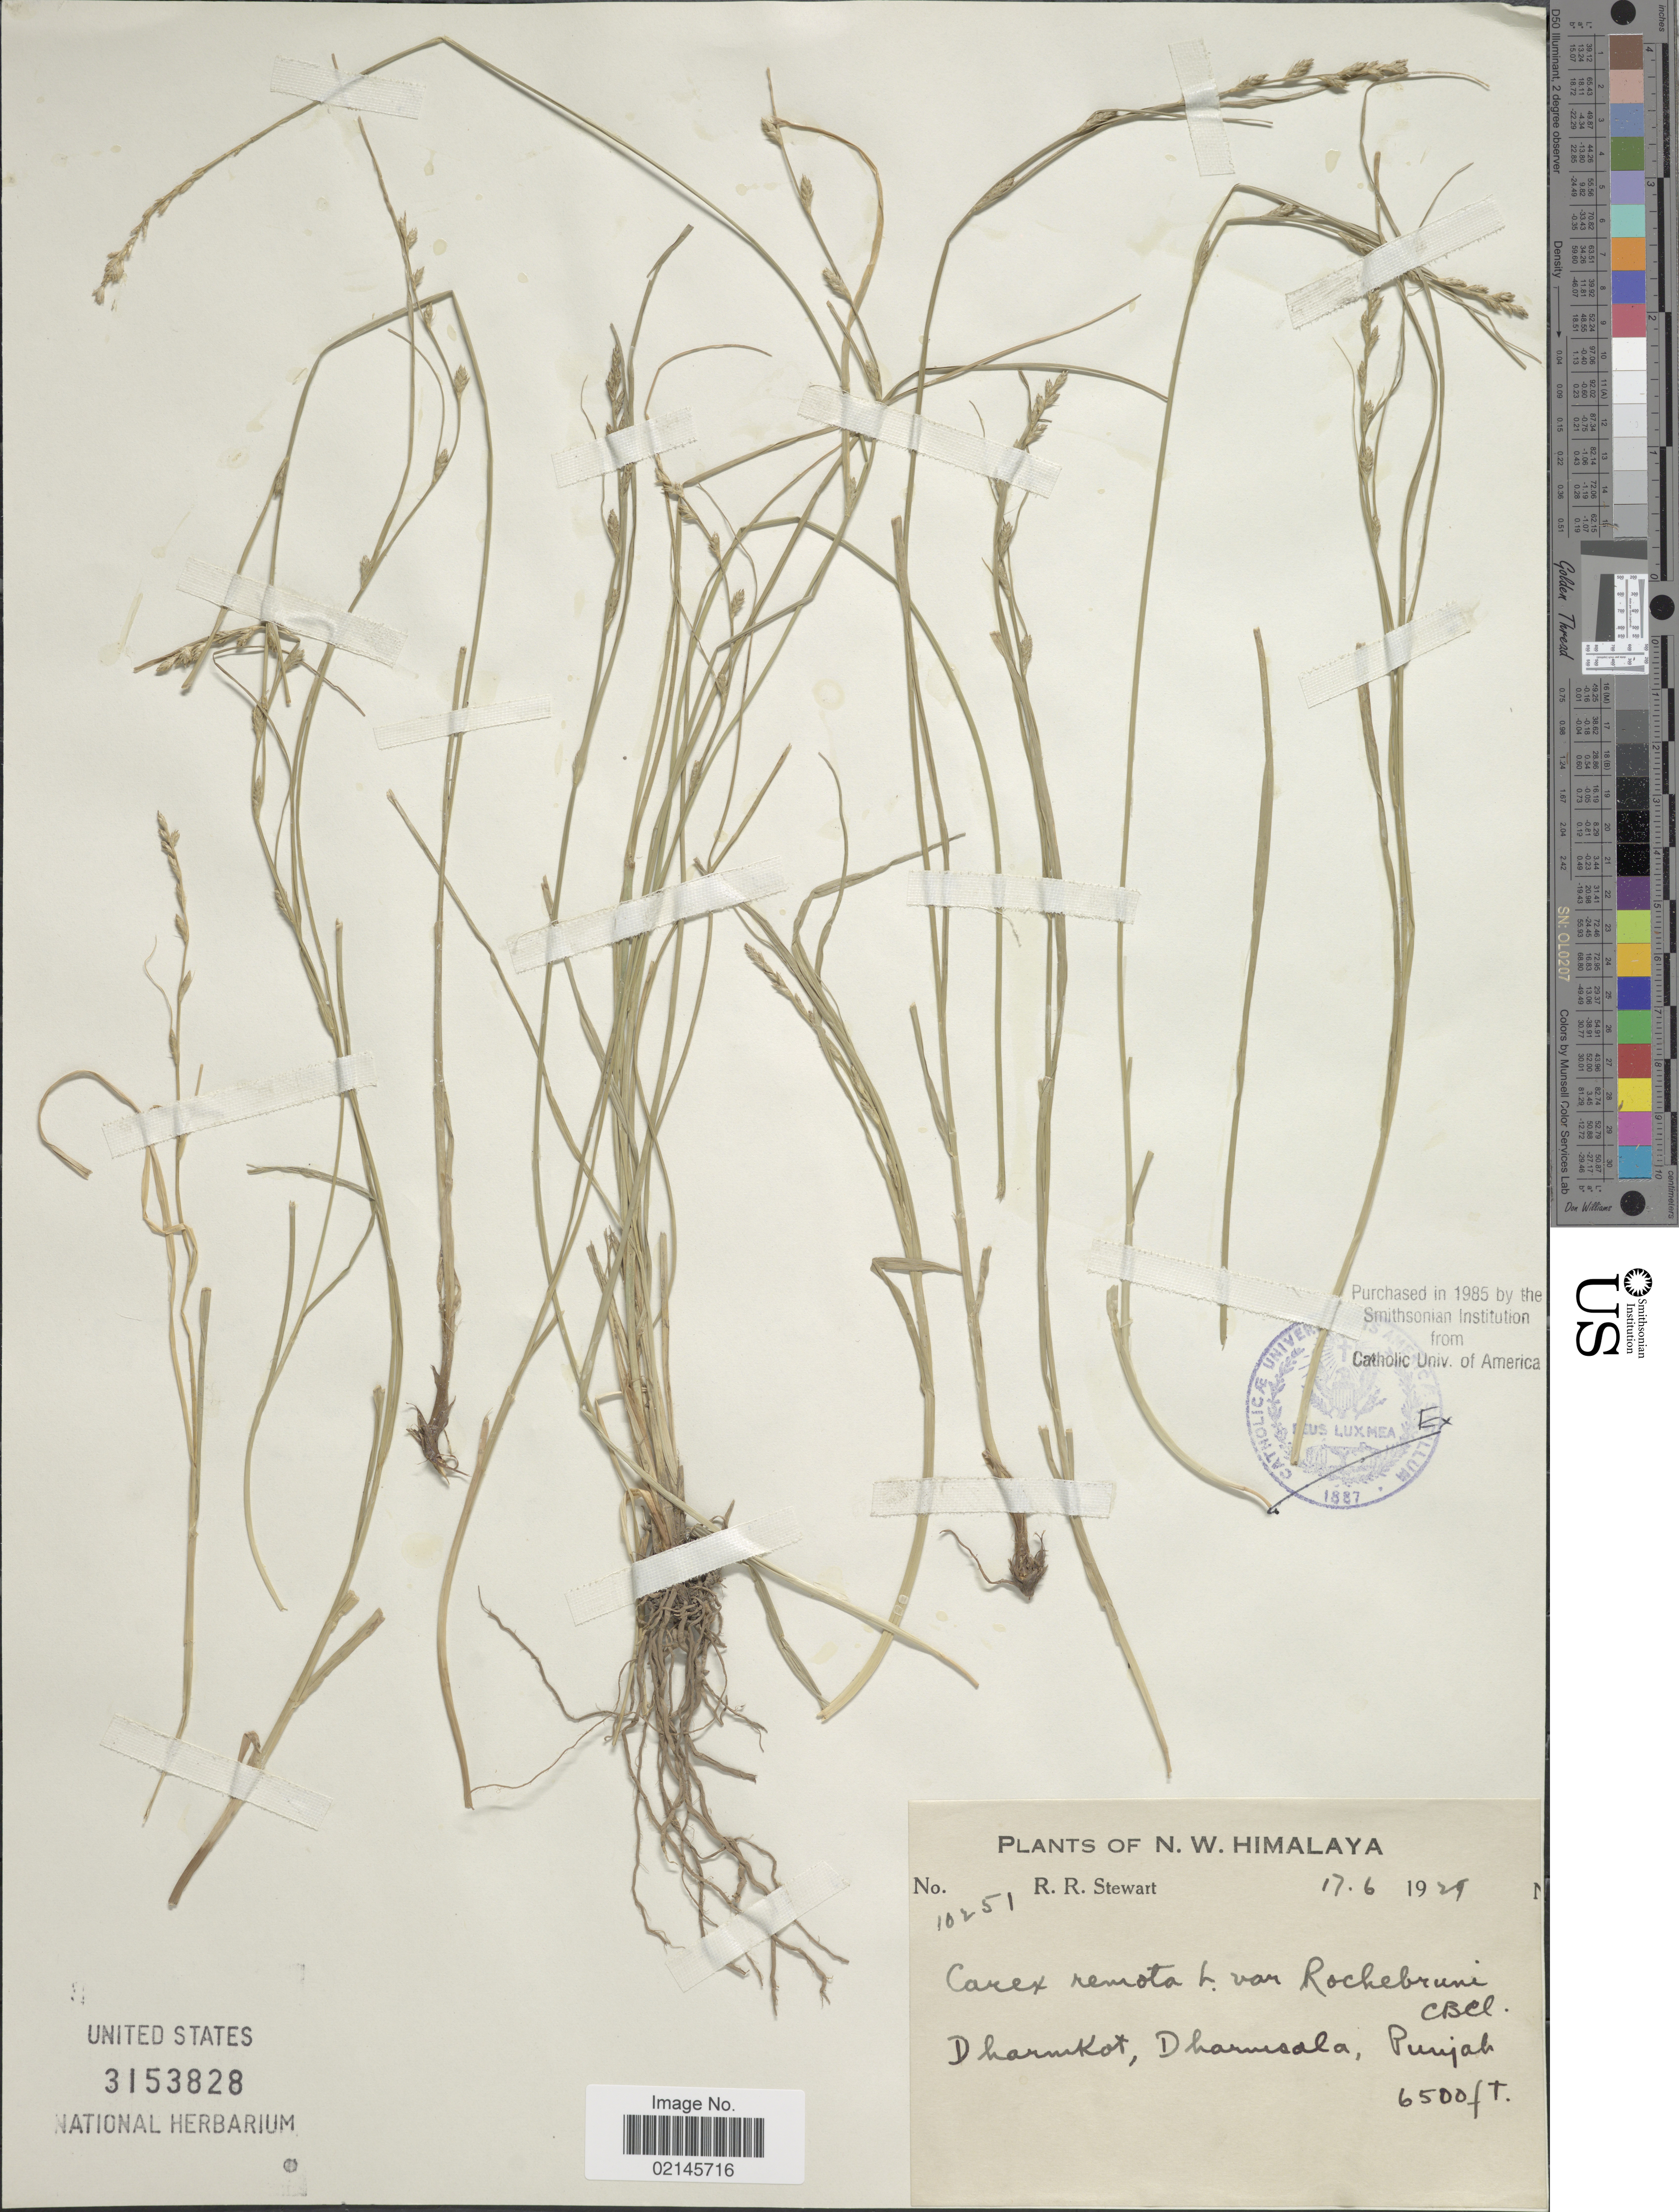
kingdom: Plantae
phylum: Tracheophyta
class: Liliopsida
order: Poales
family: Cyperaceae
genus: Carex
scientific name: Carex remota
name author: L.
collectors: R. R. Stewart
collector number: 10251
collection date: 1929-06-17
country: India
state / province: Himachal Pradesh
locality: N.W. Himalaya, Dharmkot, Dharamsala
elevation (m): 1981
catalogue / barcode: US 3153828